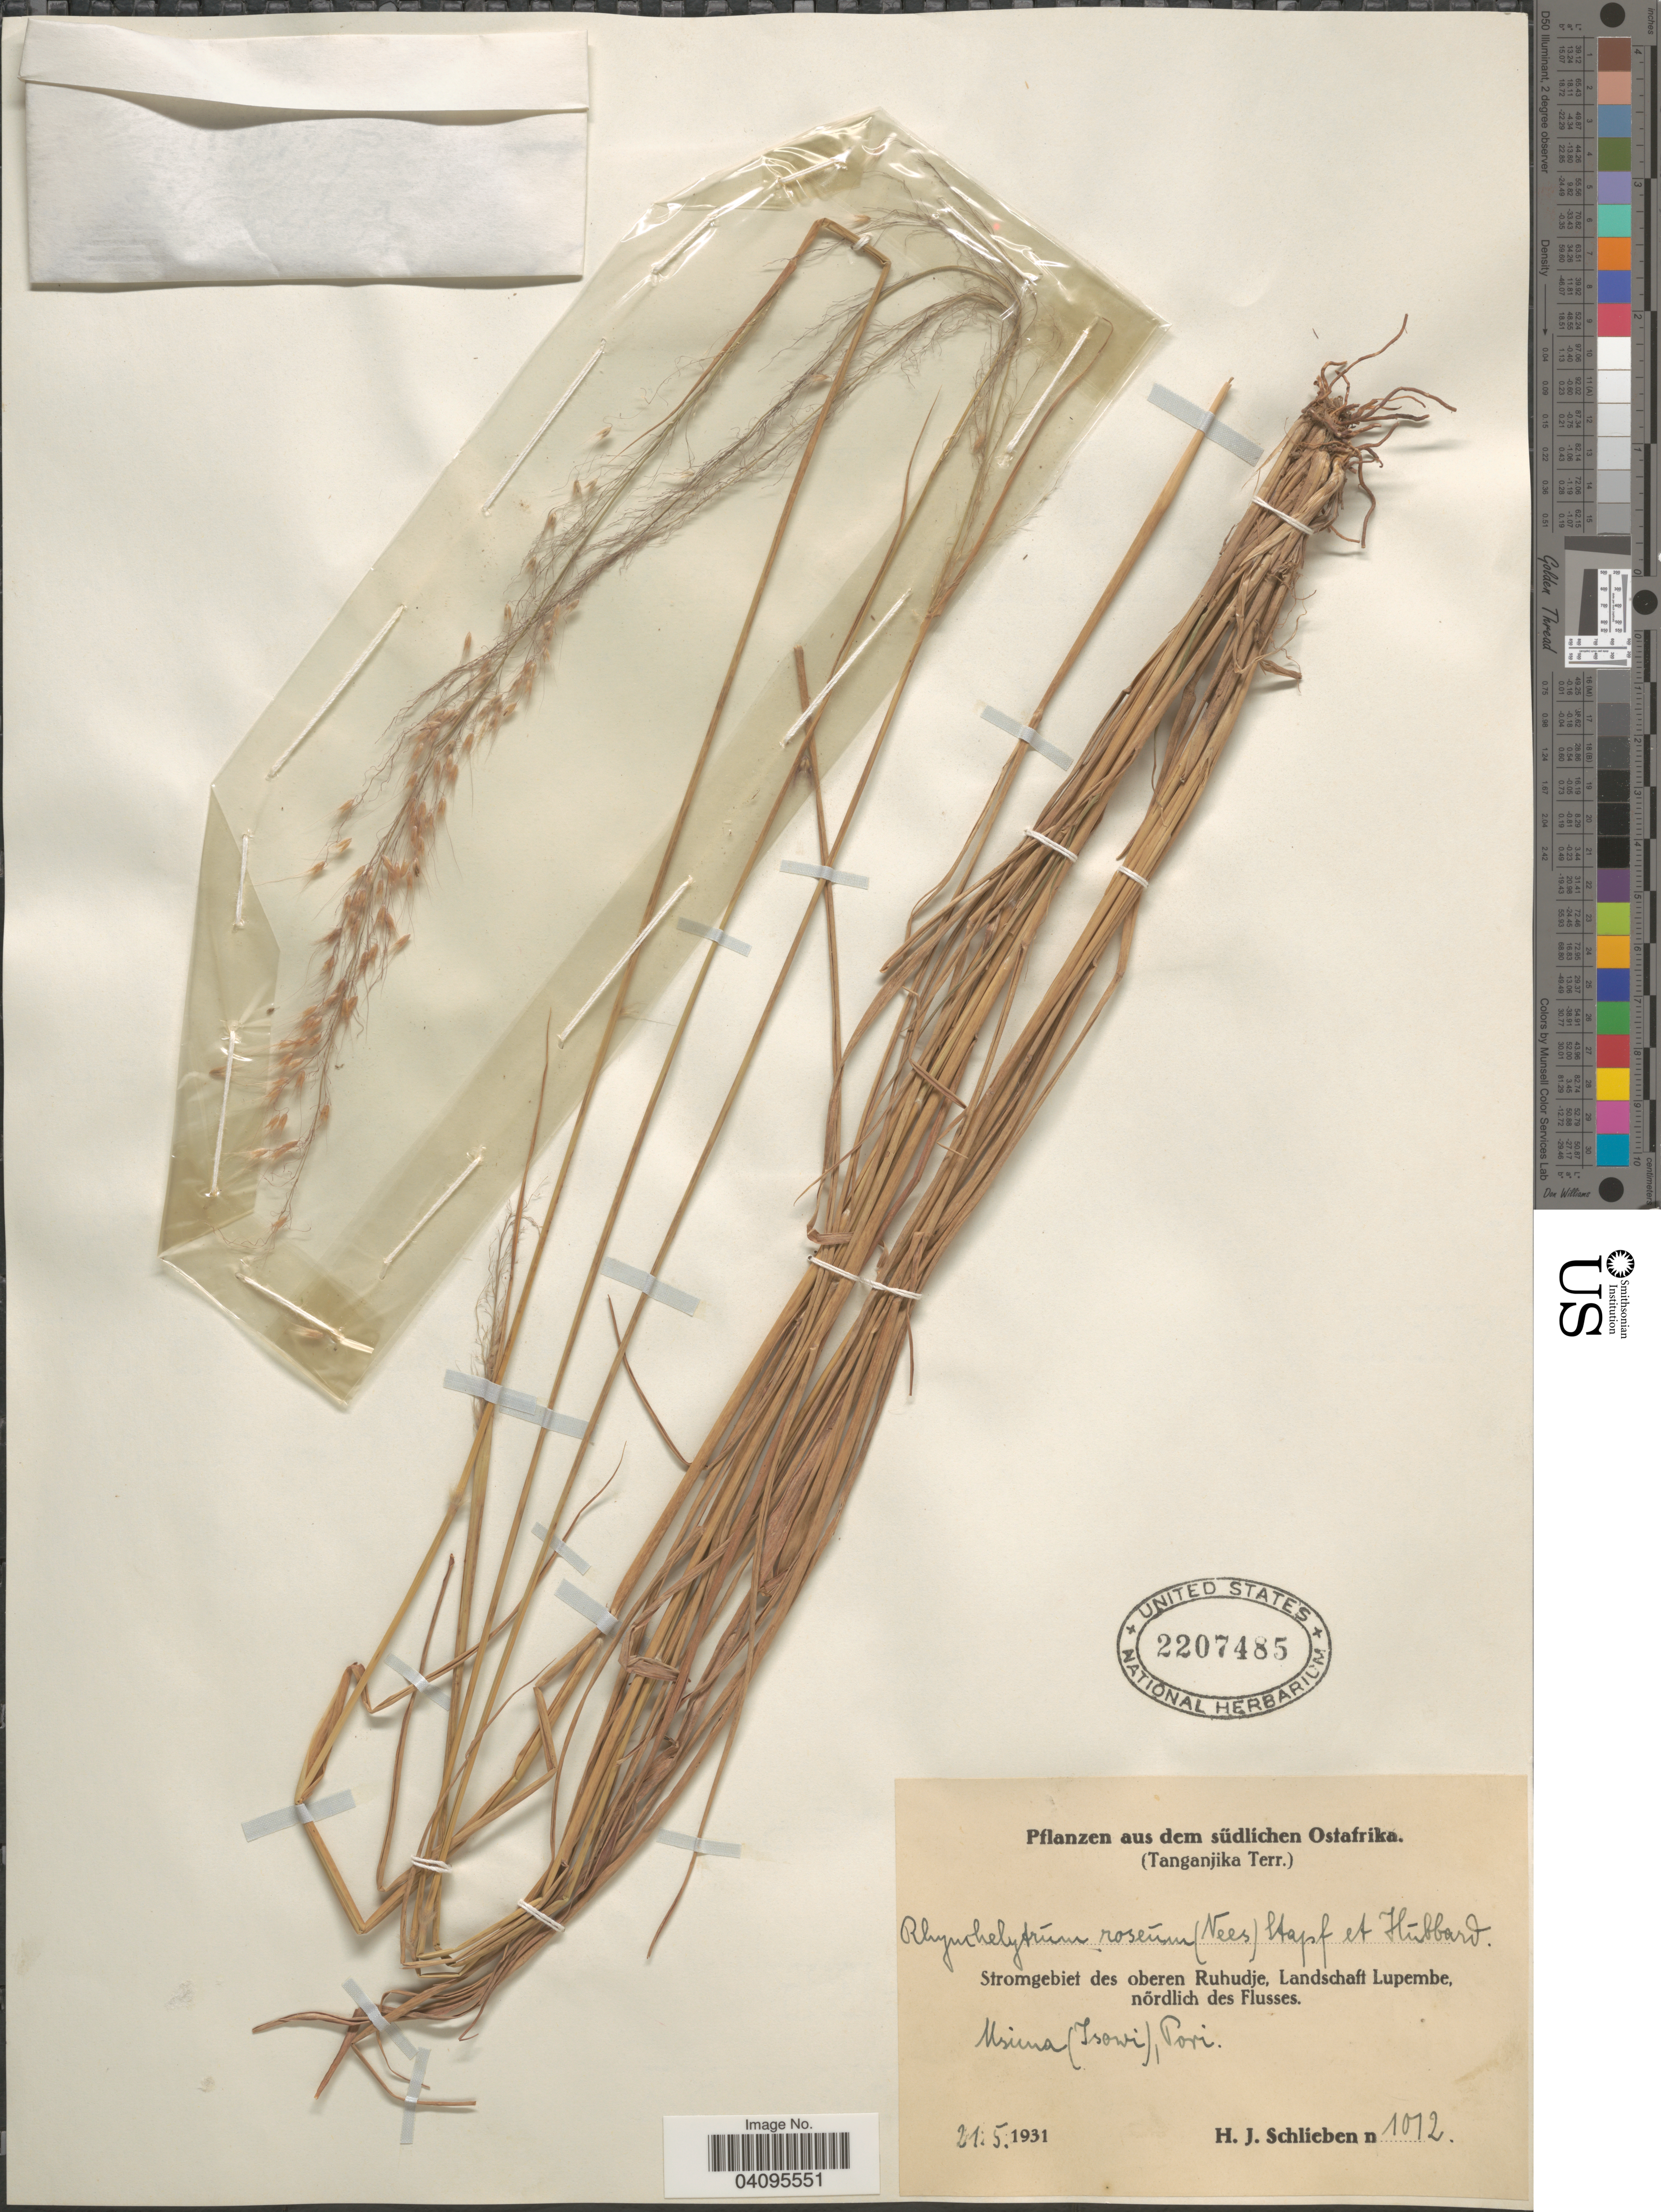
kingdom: Plantae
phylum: Tracheophyta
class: Liliopsida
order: Poales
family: Poaceae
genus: Melinis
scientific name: Melinis repens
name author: (Willd.) Zizka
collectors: H. J. Schlieben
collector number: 1012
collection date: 1931-05-21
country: Tanzania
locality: Südlichen Ostafrika. (Tanganjika Terr.). Stromgebiet des oberen Ruhudje, Landschaft Lupembe, nördlich des Flusses. Msima (Isowi), Pori.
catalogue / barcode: US 2207485